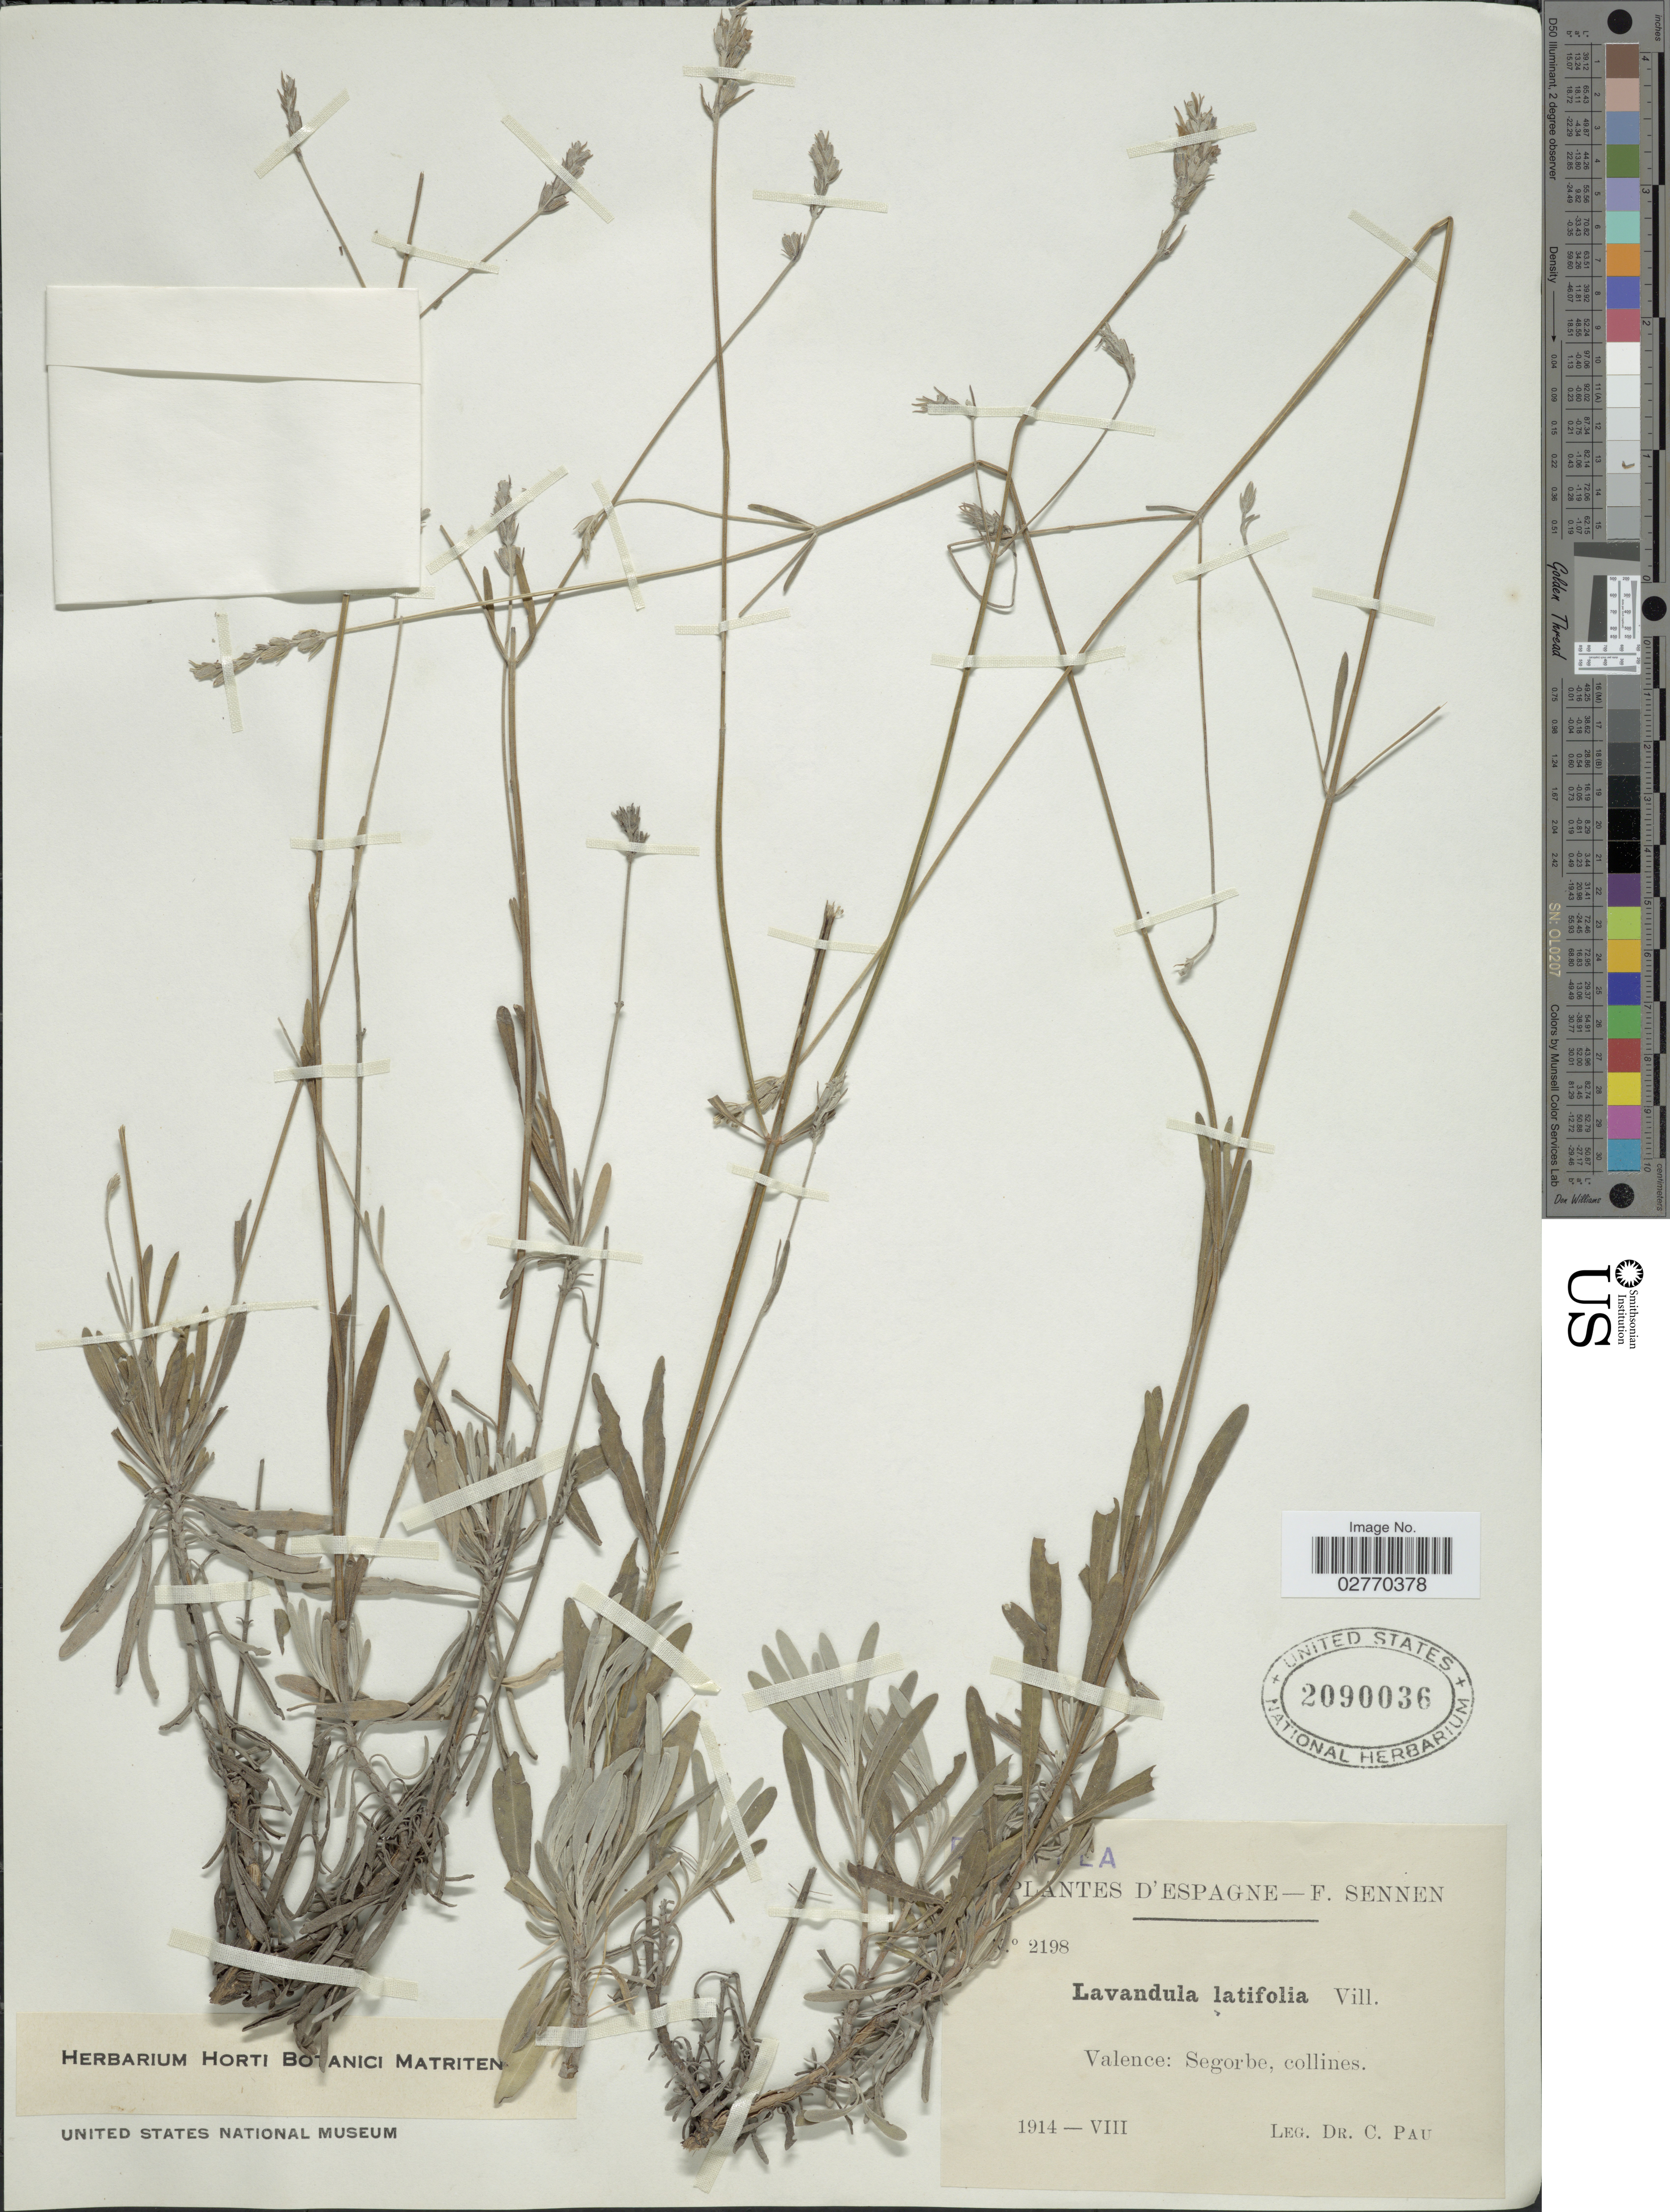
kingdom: Plantae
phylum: Tracheophyta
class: Magnoliopsida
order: Lamiales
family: Lamiaceae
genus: Lavandula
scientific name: Lavandula latifolia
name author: Medik.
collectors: C. Pau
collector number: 2198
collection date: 1914-08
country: Spain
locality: Espagne. Valence: Segorbe, collines.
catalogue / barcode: US 2090036